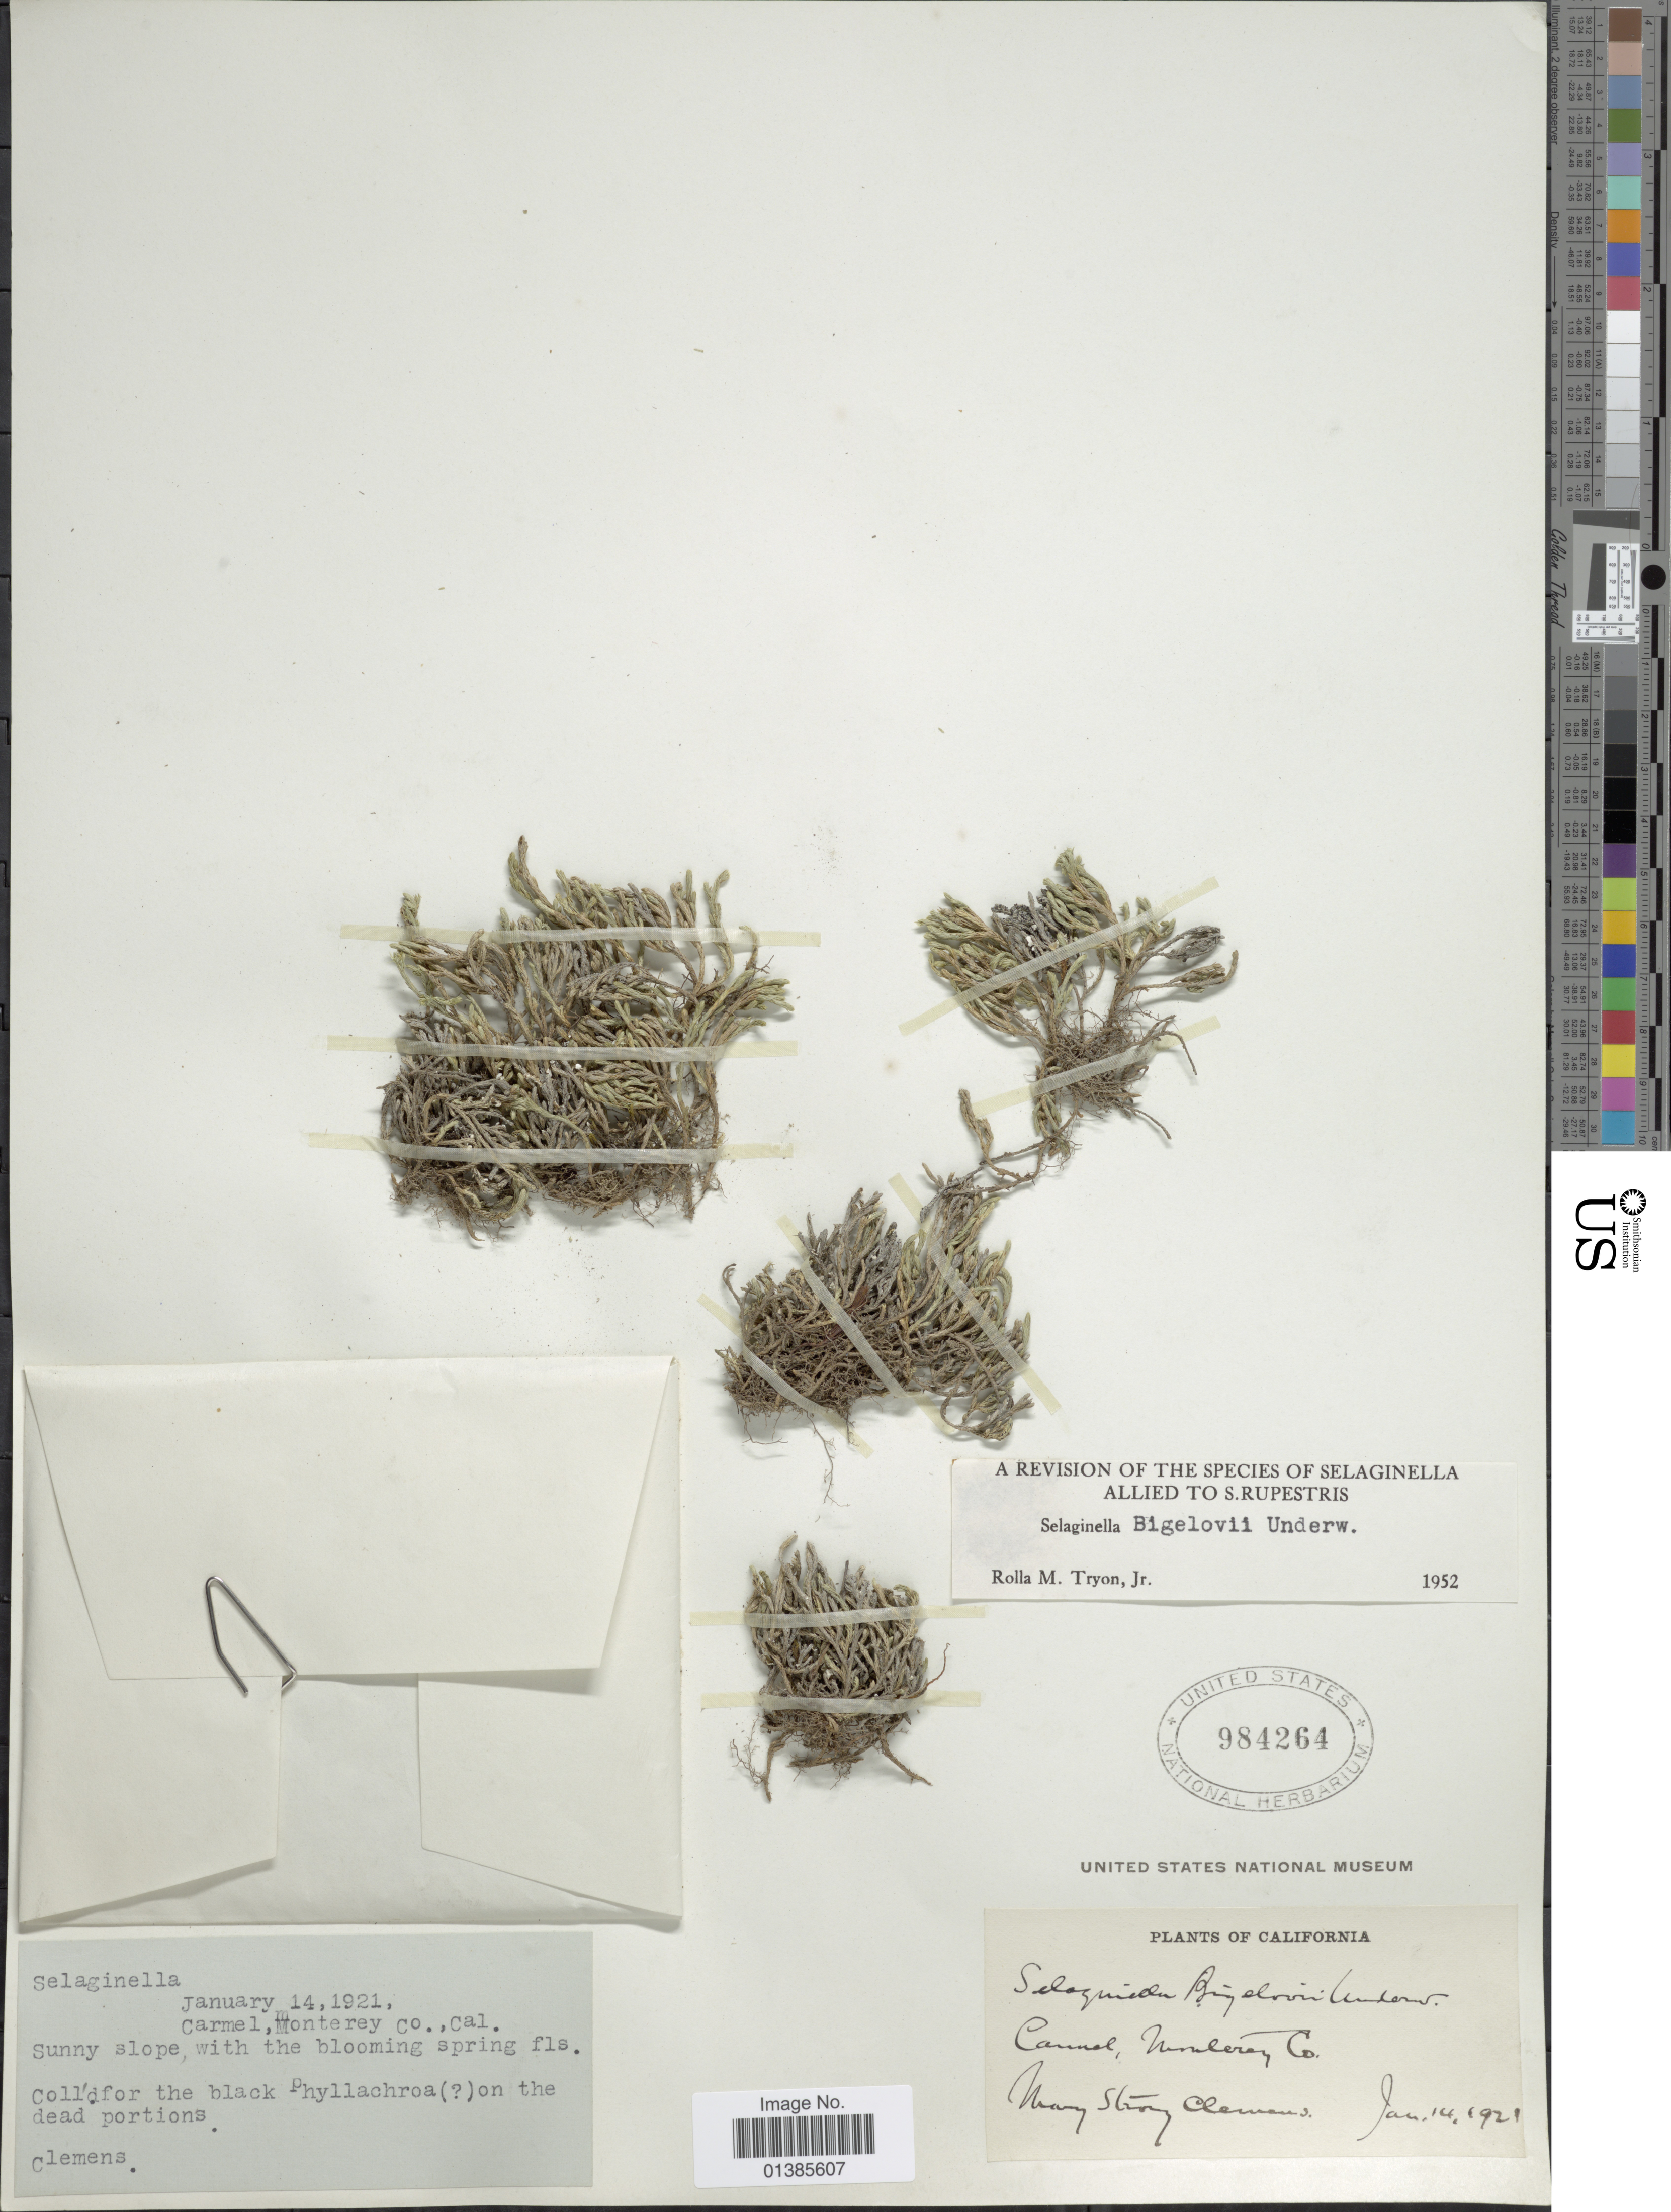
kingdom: Plantae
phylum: Tracheophyta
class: Lycopodiopsida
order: Selaginellales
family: Selaginellaceae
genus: Selaginella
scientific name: Selaginella bigelovii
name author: Underw.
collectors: M. S. Clemens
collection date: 1921-01-14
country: United States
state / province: California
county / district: Monterey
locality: Carmel, Monterey Co.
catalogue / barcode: US 984264